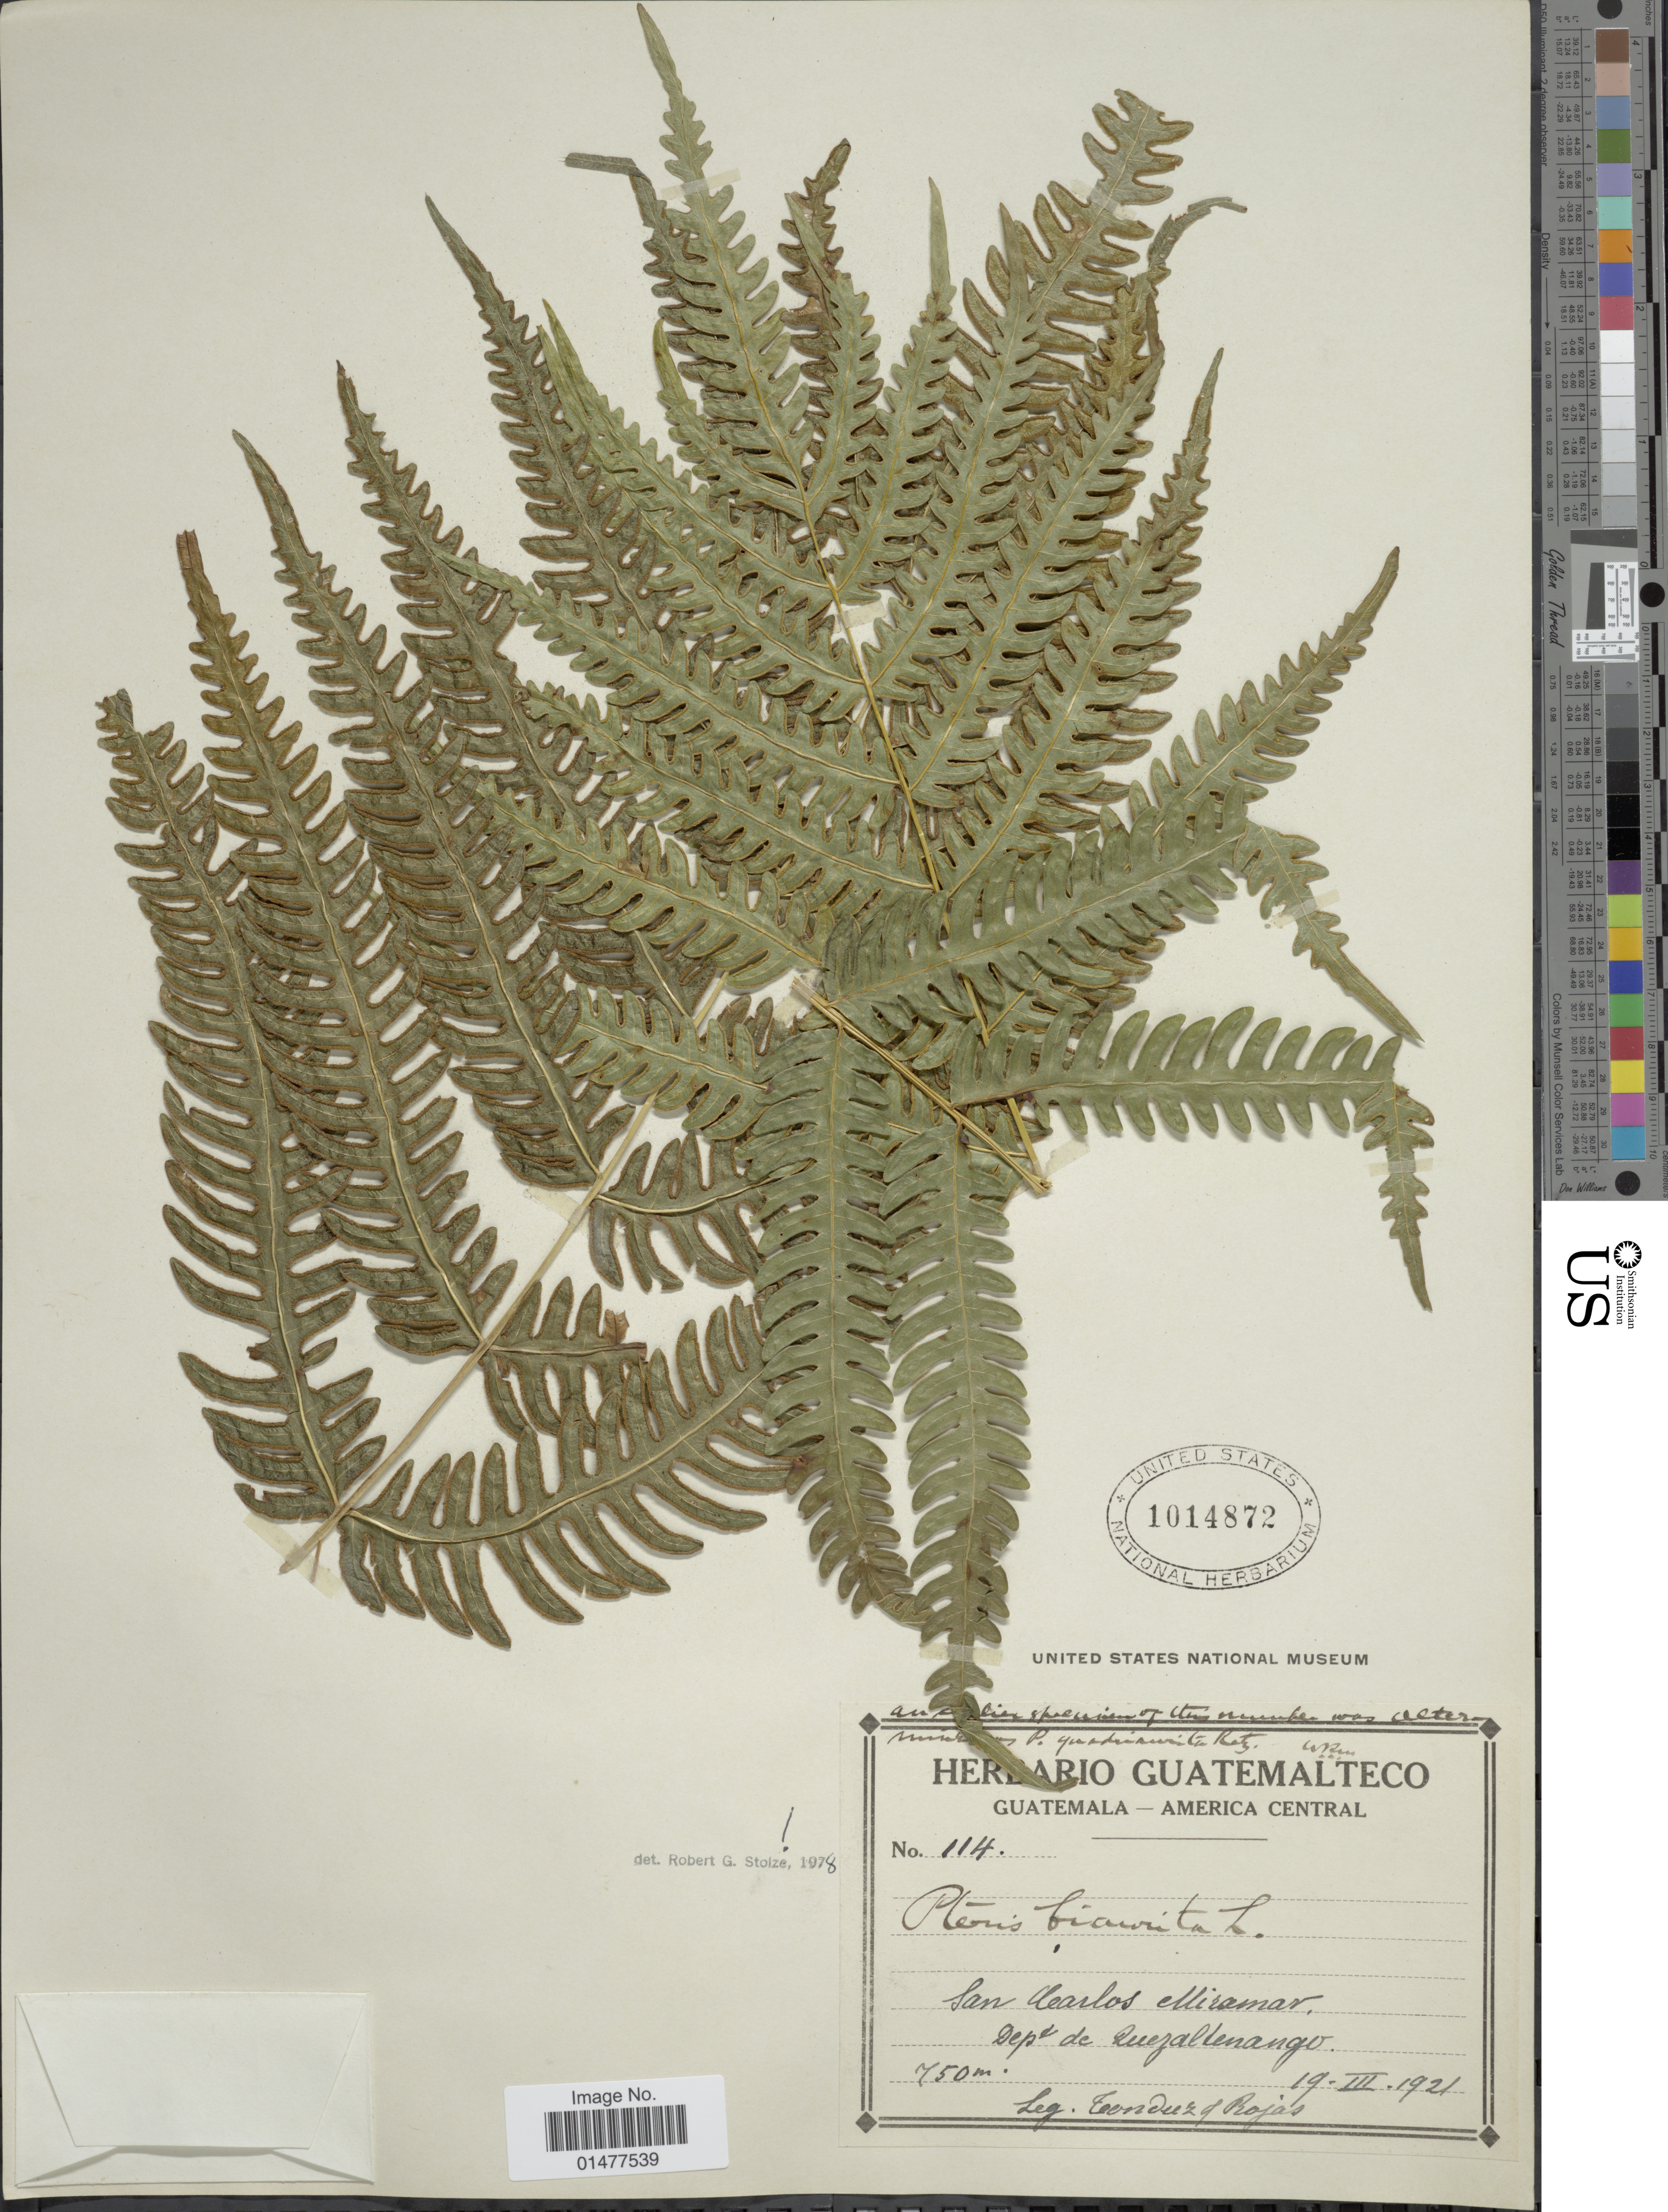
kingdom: Plantae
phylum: Tracheophyta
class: Polypodiopsida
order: Polypodiales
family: Pteridaceae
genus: Pteris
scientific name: Pteris biaurita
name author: L.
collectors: A. Tonduz & Rojas, --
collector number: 114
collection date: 1921-03-19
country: Guatemala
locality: San Carlos Miramar.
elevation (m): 750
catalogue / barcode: US 1014872